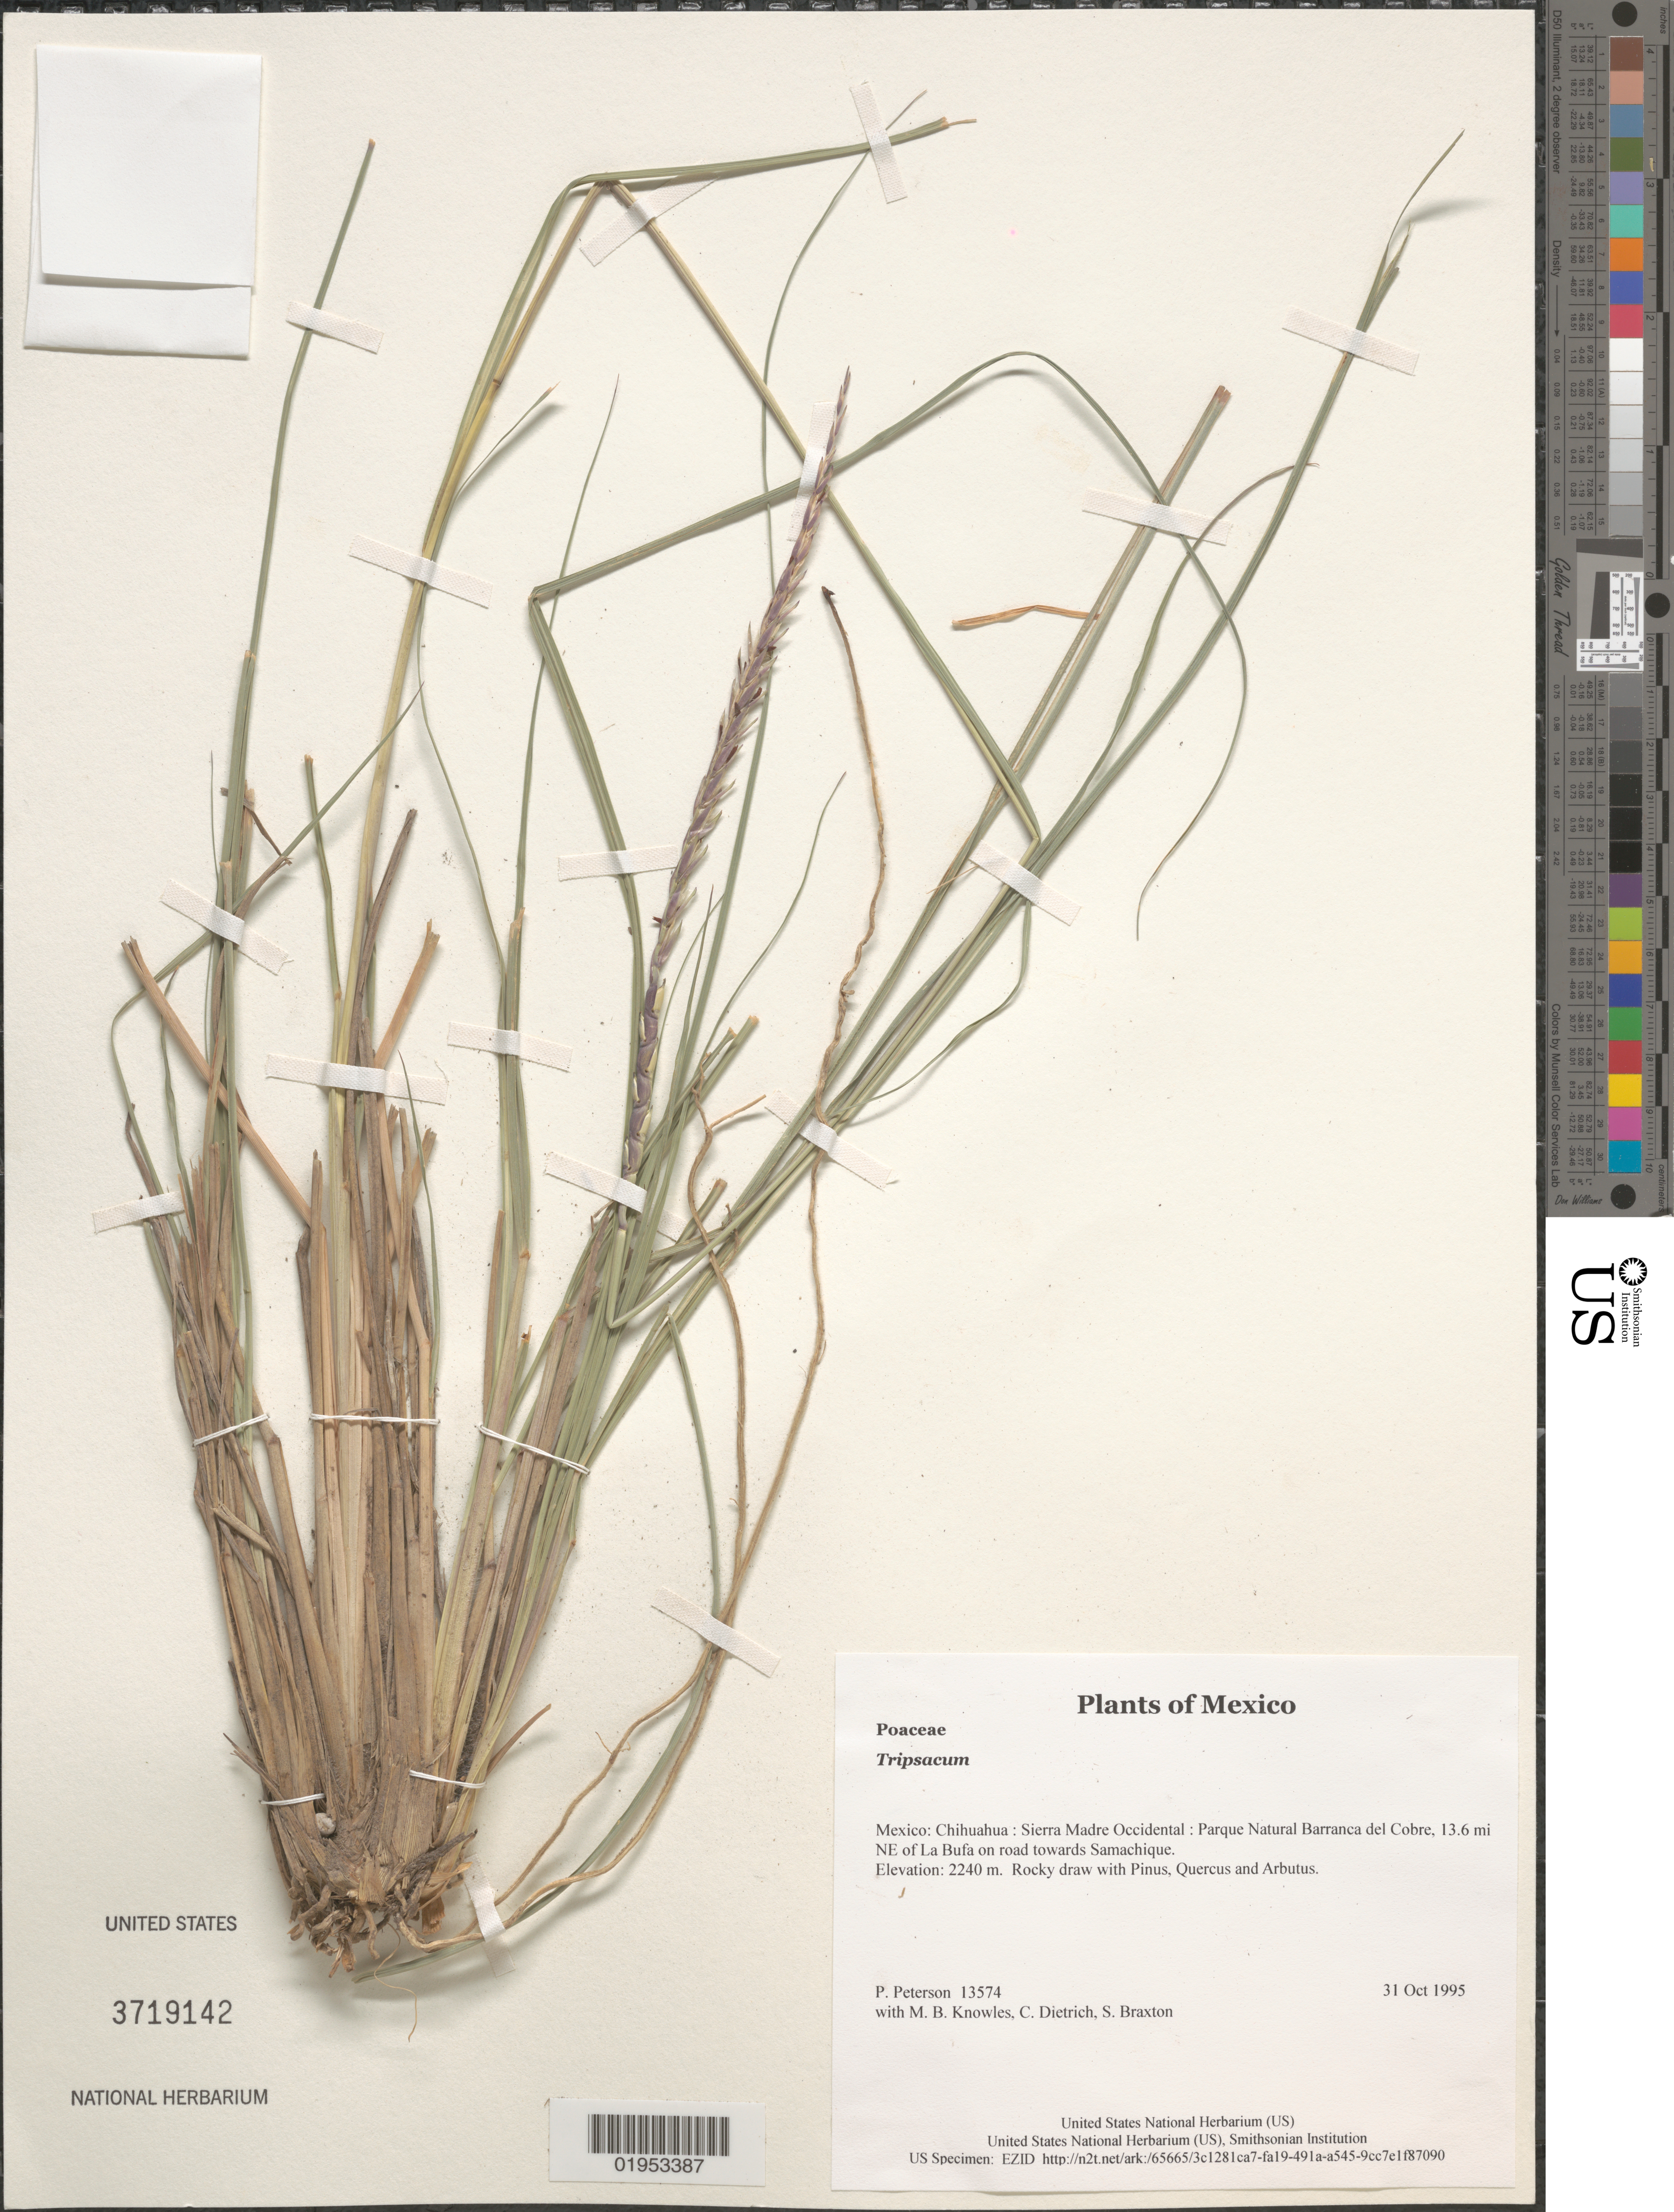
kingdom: Plantae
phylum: Tracheophyta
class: Liliopsida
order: Poales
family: Poaceae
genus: Tripsacum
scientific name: Tripsacum sp.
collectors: P. M. Peterson, M. B. Knowles, C. Dietrich & S. Braxton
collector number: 13574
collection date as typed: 31 Oct 1995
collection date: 1995-10-31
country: Mexico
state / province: Chihuahua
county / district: Sierra Madre Occidental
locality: Parque Natural Barranca del Cobre, 13.6 mi NE of La Bufa on road towards Samachique.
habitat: Rocky draw with Pinus, Quercus and Arbutus.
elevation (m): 2240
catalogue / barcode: US 3719142